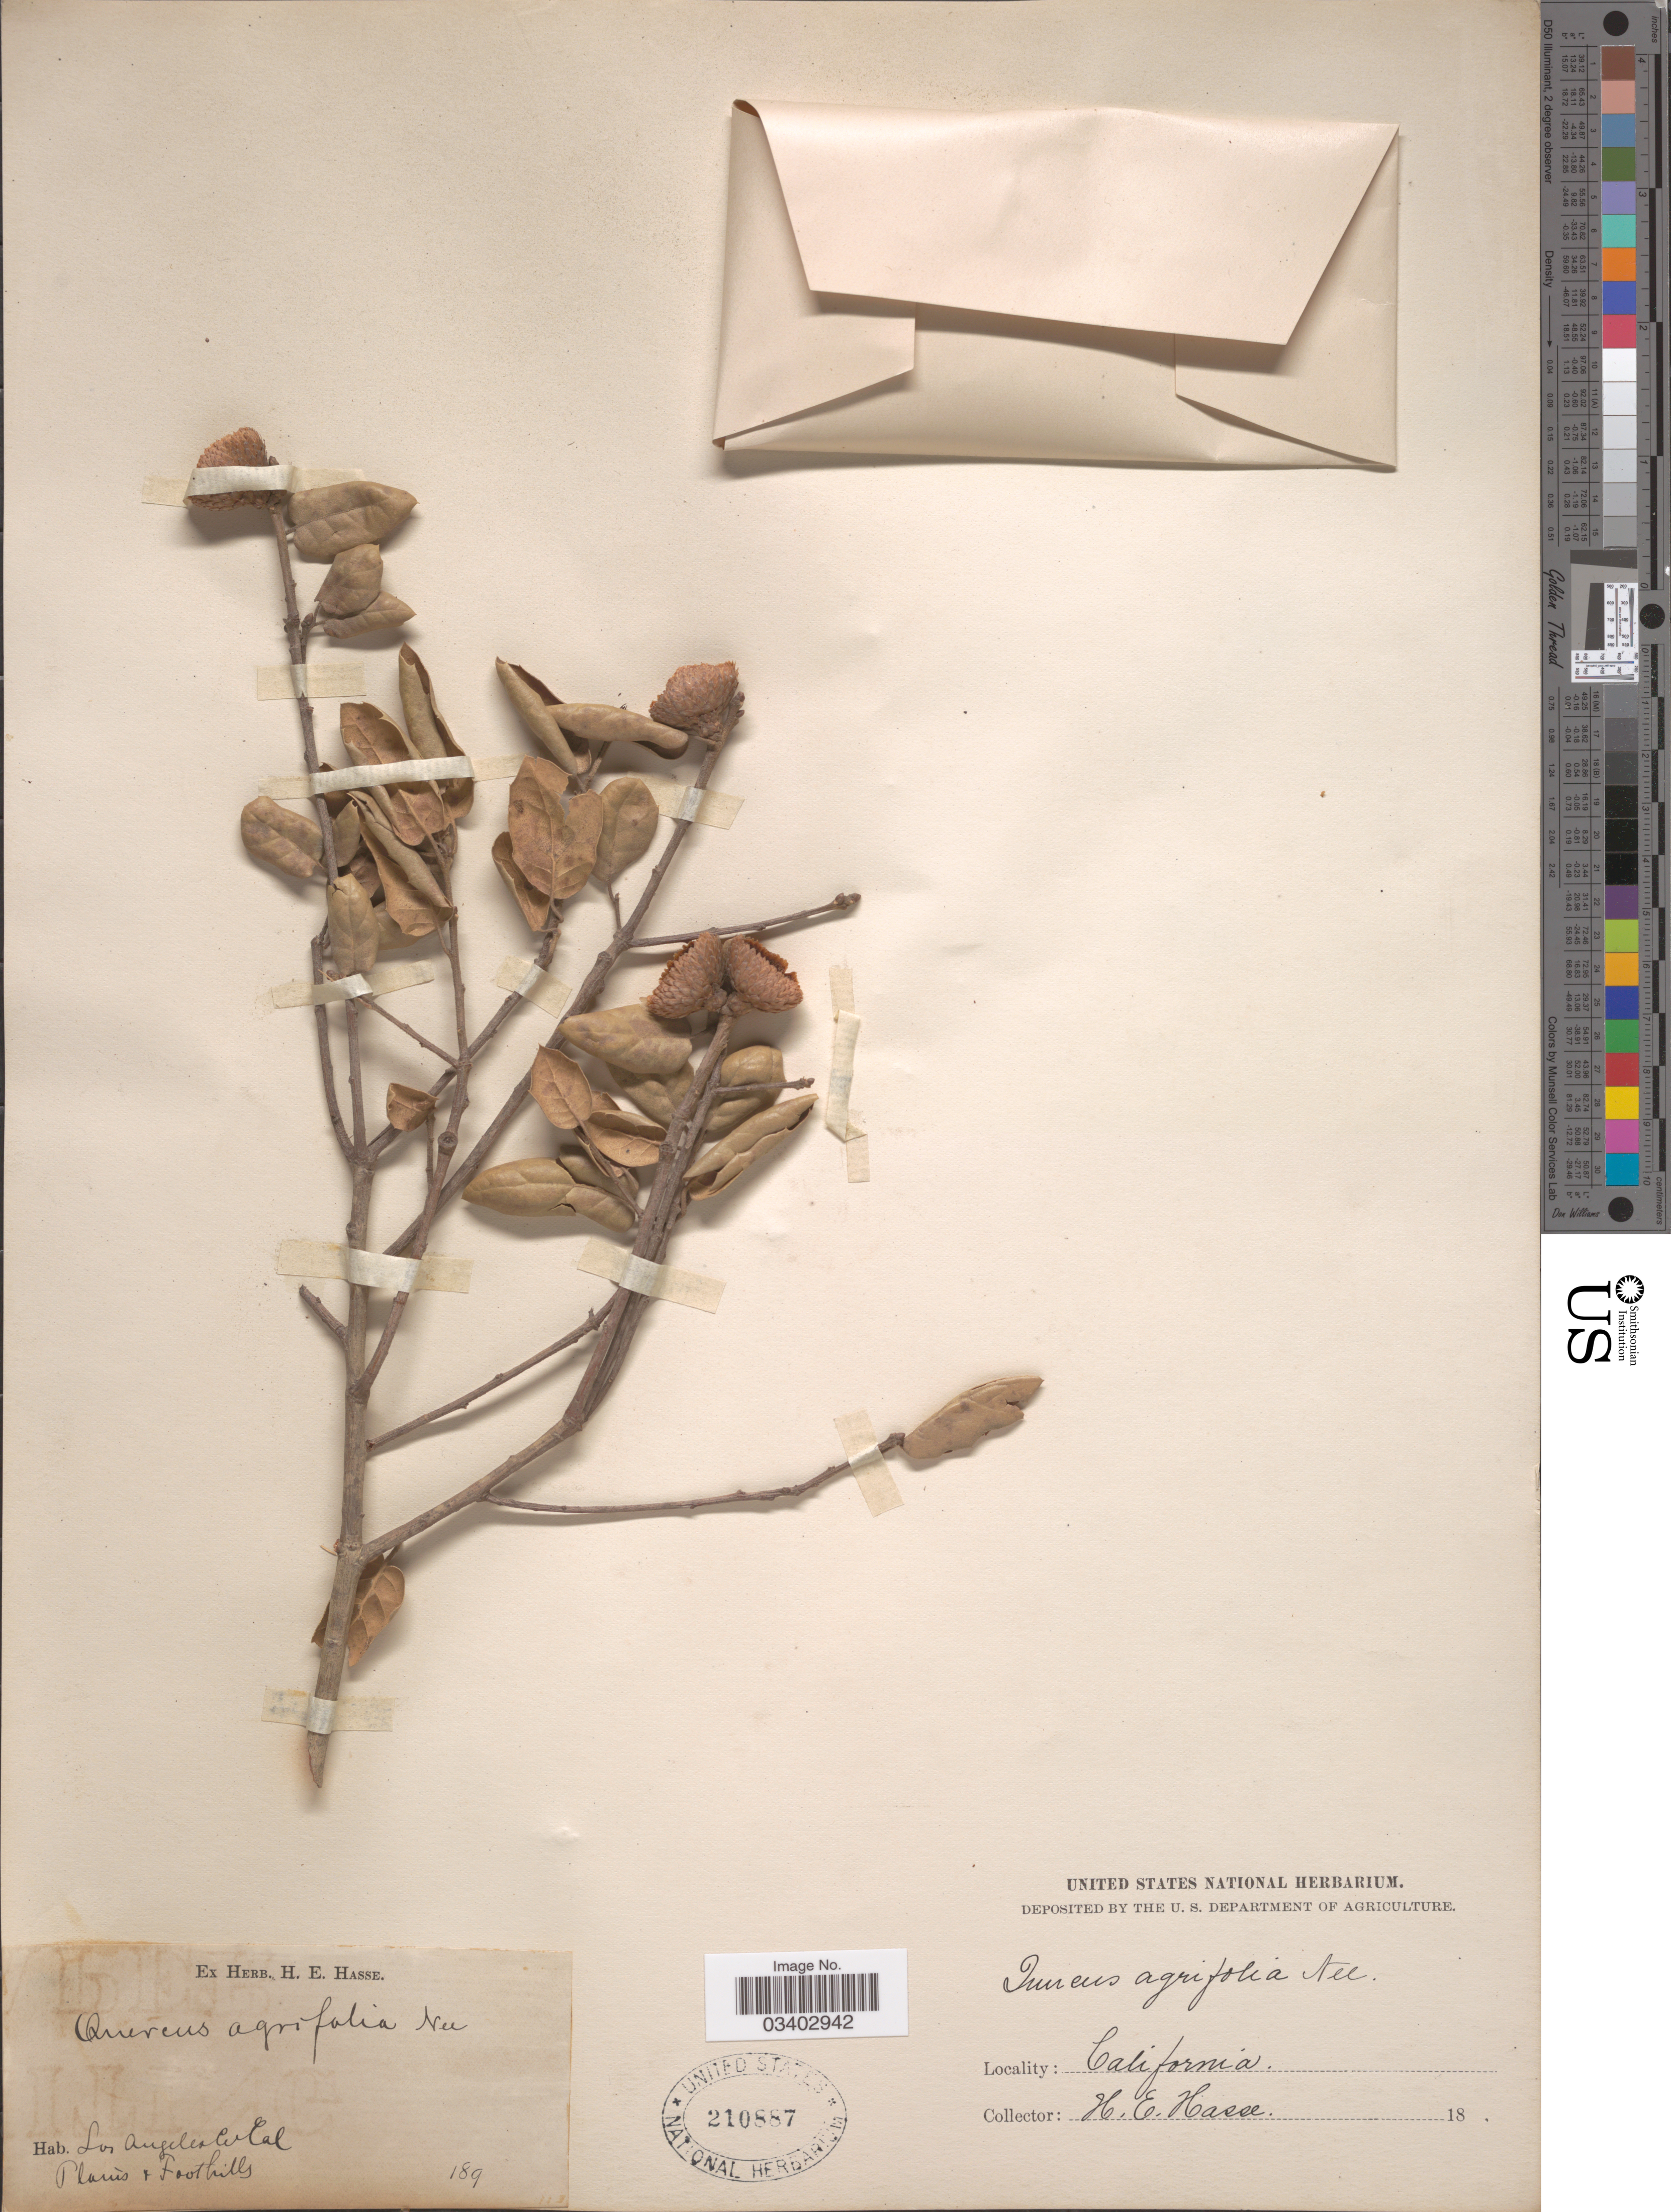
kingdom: Plantae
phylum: Tracheophyta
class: Magnoliopsida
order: Fagales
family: Fagaceae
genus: Quercus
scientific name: Quercus agrifolia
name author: Née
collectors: H. E. Hasse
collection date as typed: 189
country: United States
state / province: California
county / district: Los Angeles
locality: Los Angeles Co. Plains & Foothills.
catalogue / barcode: US 210887